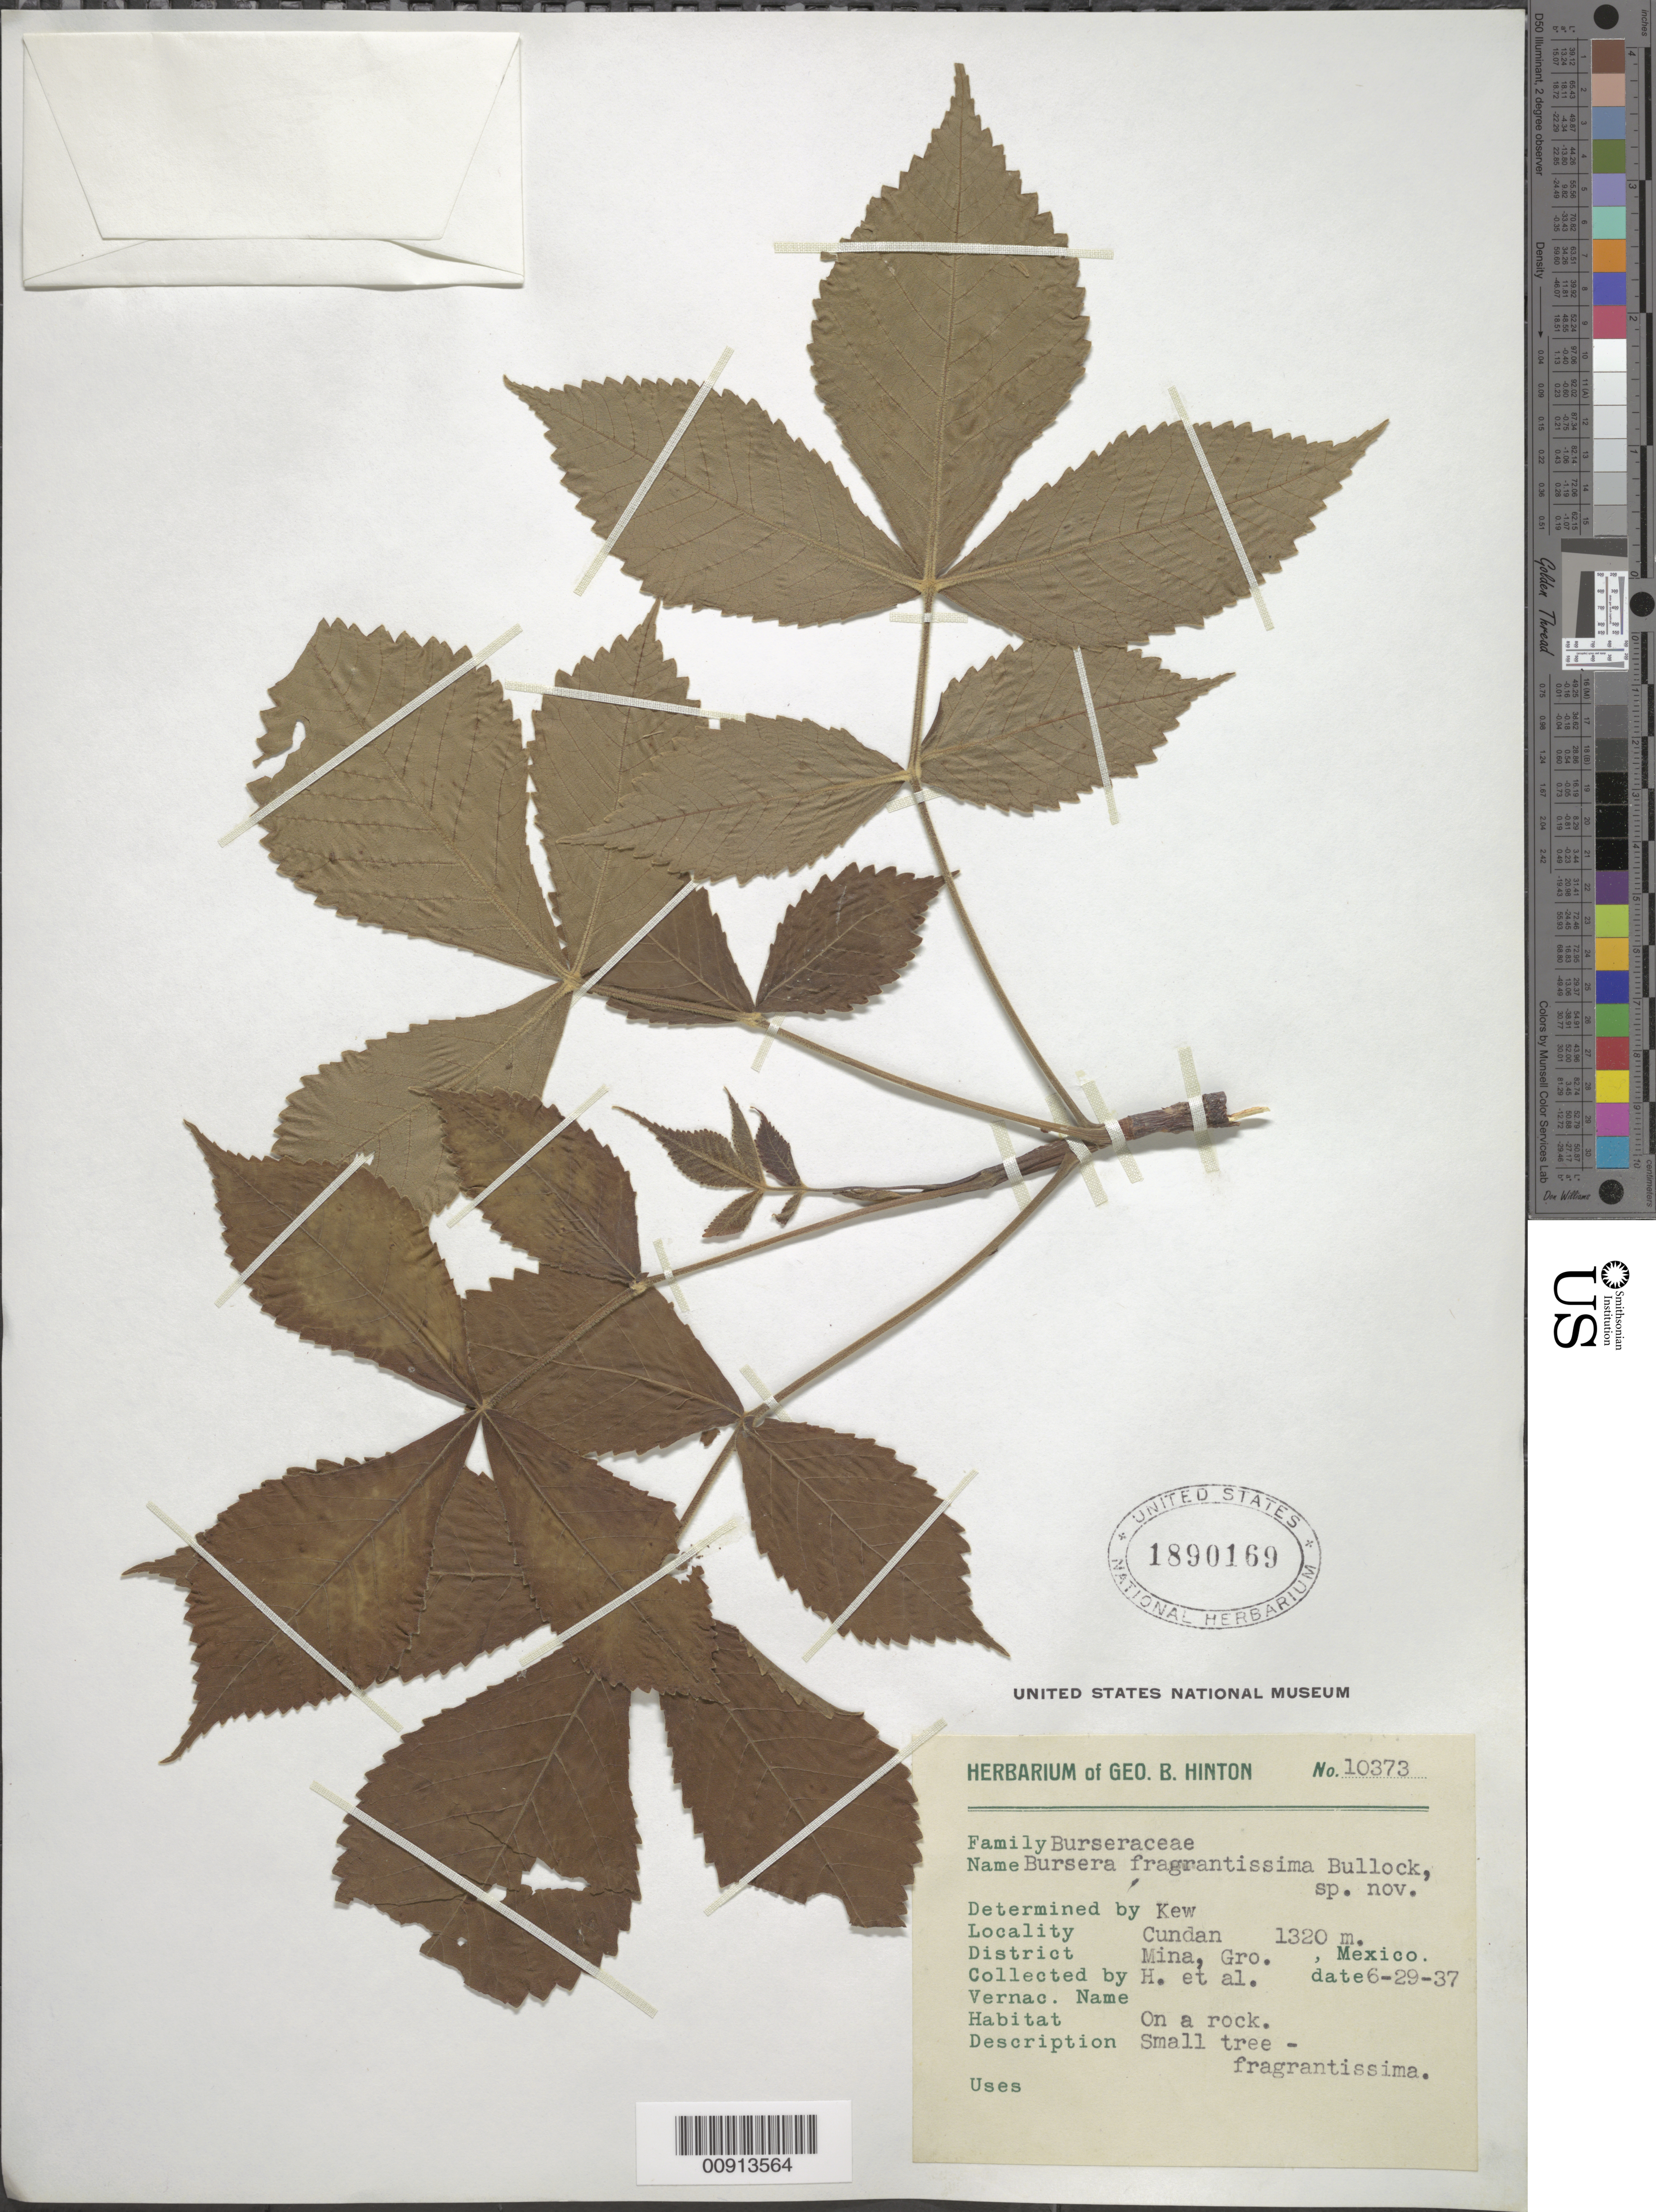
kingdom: Plantae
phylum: Tracheophyta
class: Magnoliopsida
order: Sapindales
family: Burseraceae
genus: Bursera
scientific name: Bursera fragrantissima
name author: Bullock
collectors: G. B. Hinton & et al.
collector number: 10373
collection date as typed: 29 Jun 1937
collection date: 1937-06-29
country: Mexico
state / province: Guerrero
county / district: Mina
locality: Cundan, District Mina, Guerrero.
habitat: On a rock.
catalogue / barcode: US 1890169